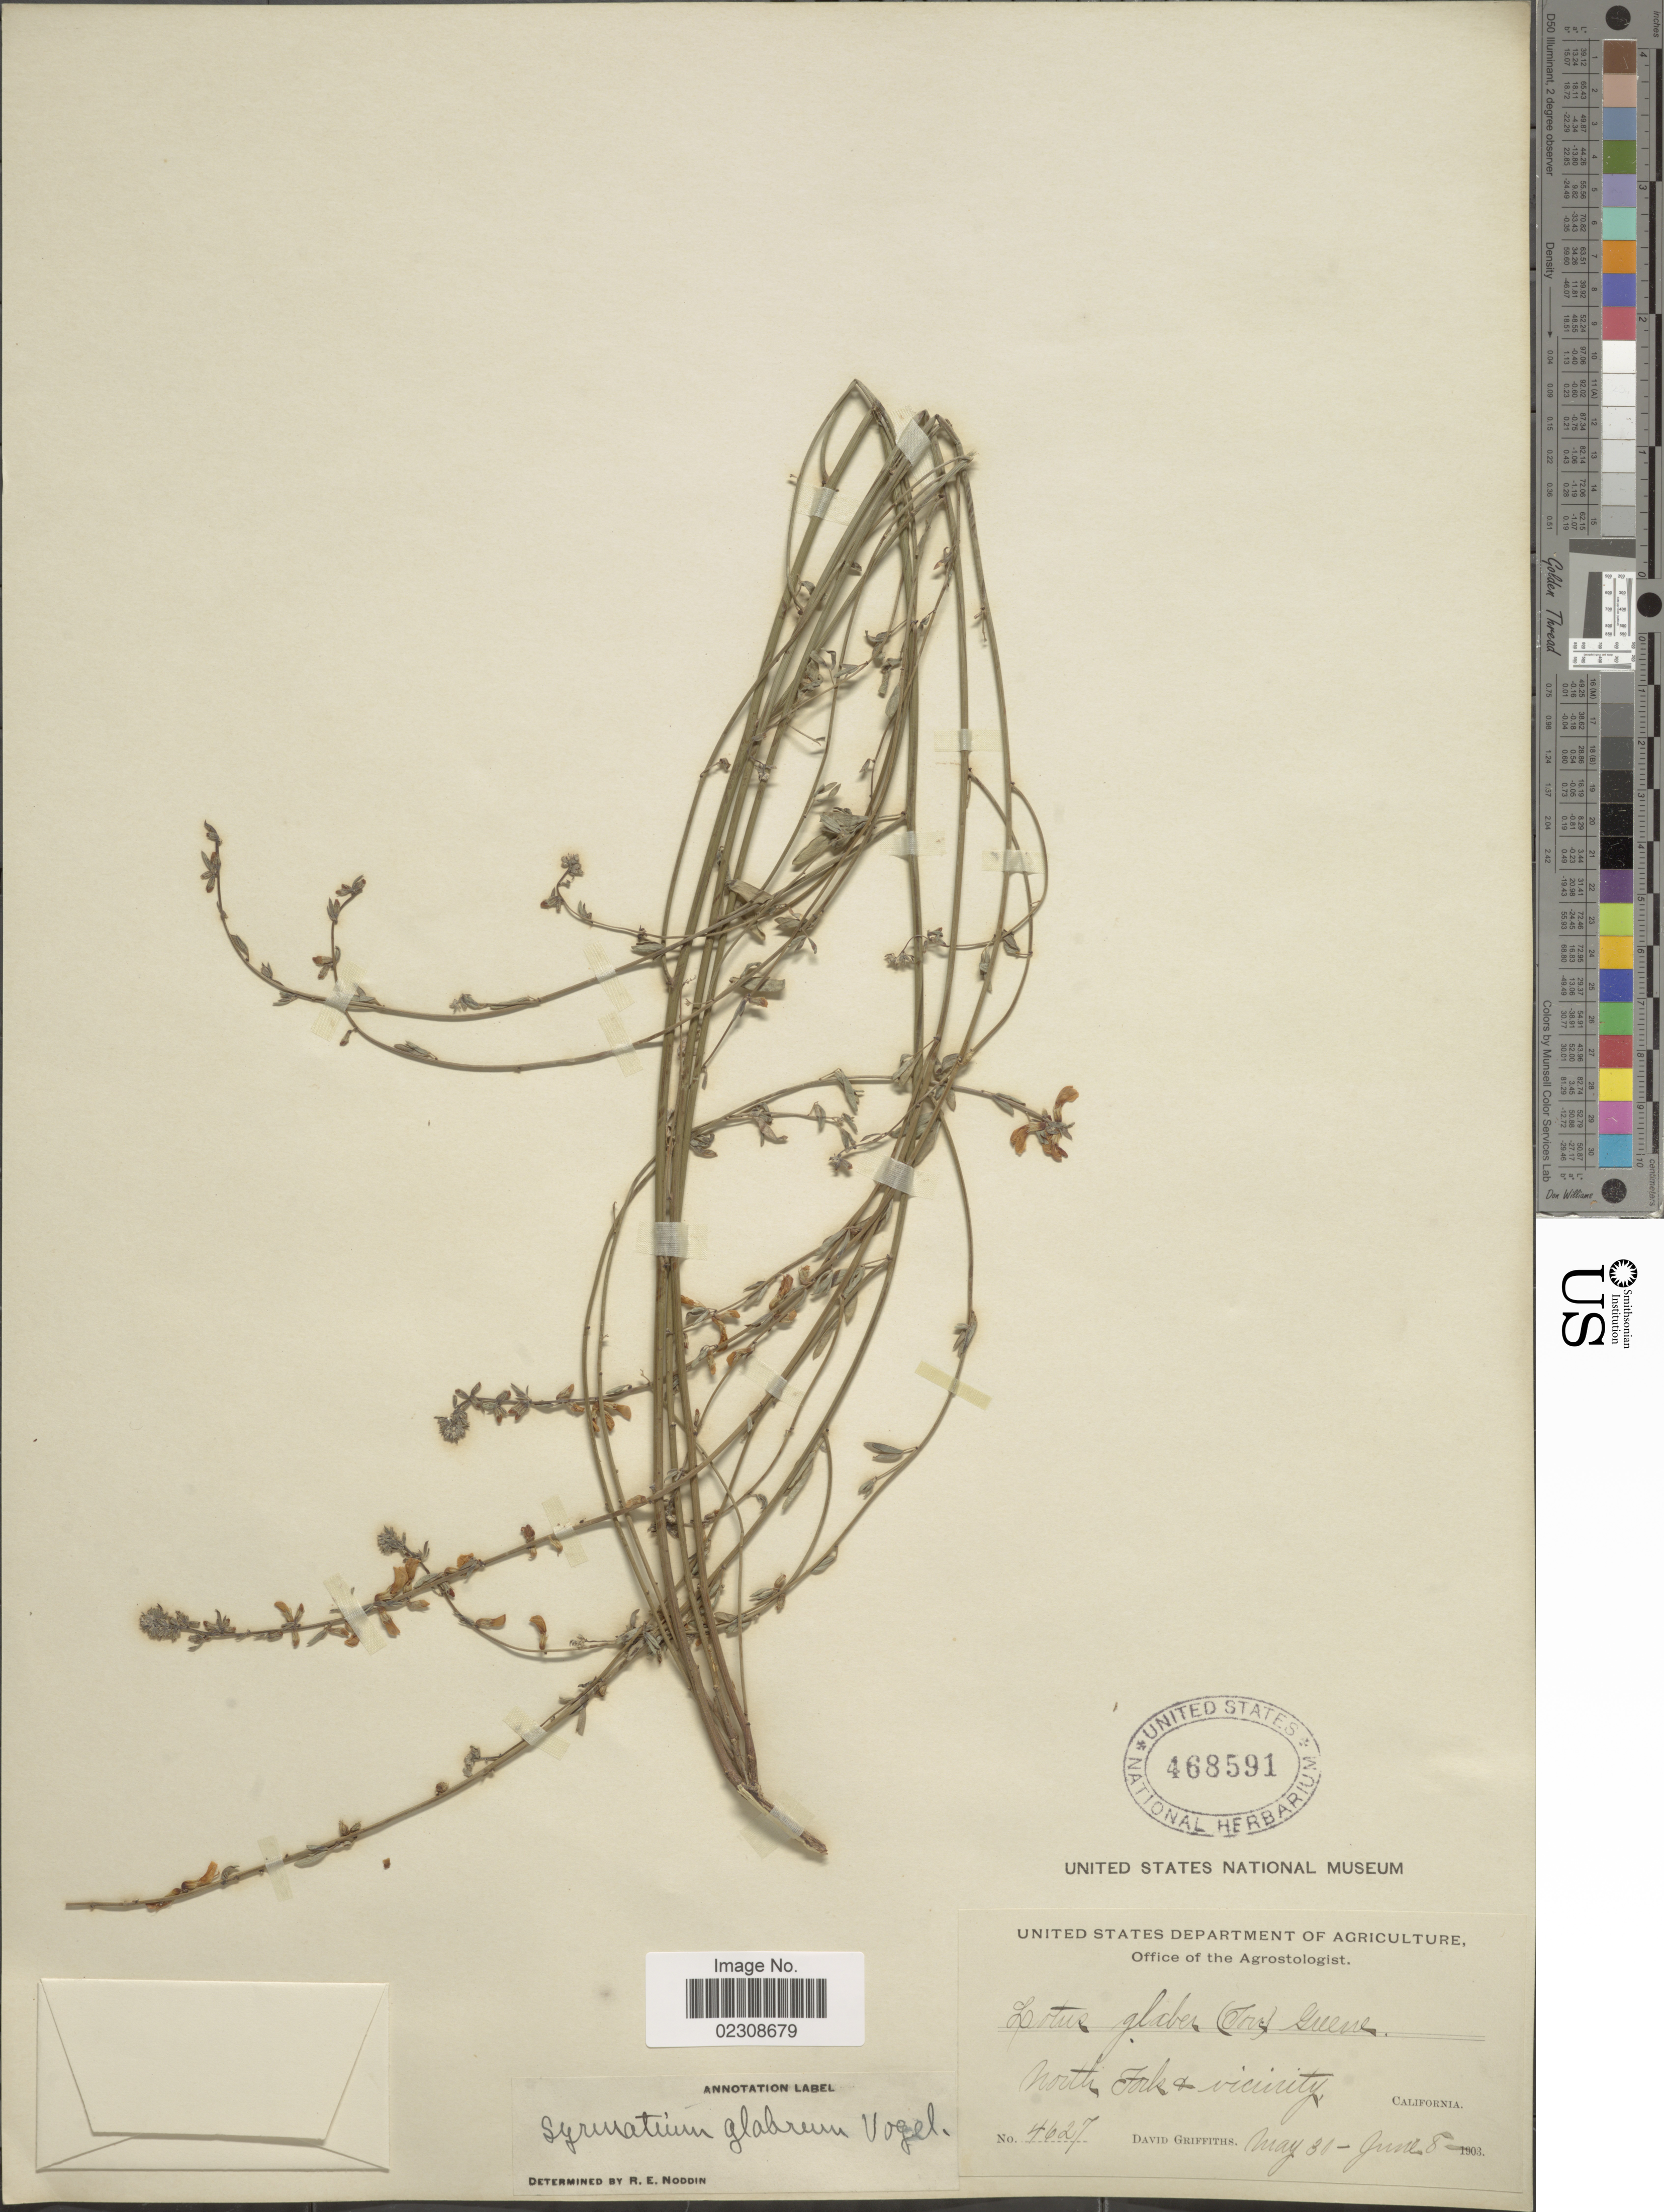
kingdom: Plantae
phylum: Tracheophyta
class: Magnoliopsida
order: Fabales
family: Fabaceae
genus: Syrmatium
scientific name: Syrmatium glabrum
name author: Vogel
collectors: D. Griffiths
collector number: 4627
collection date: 1903-05-30/1903-06-08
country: United States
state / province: California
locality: North Fork & vicinity.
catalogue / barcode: US 468591